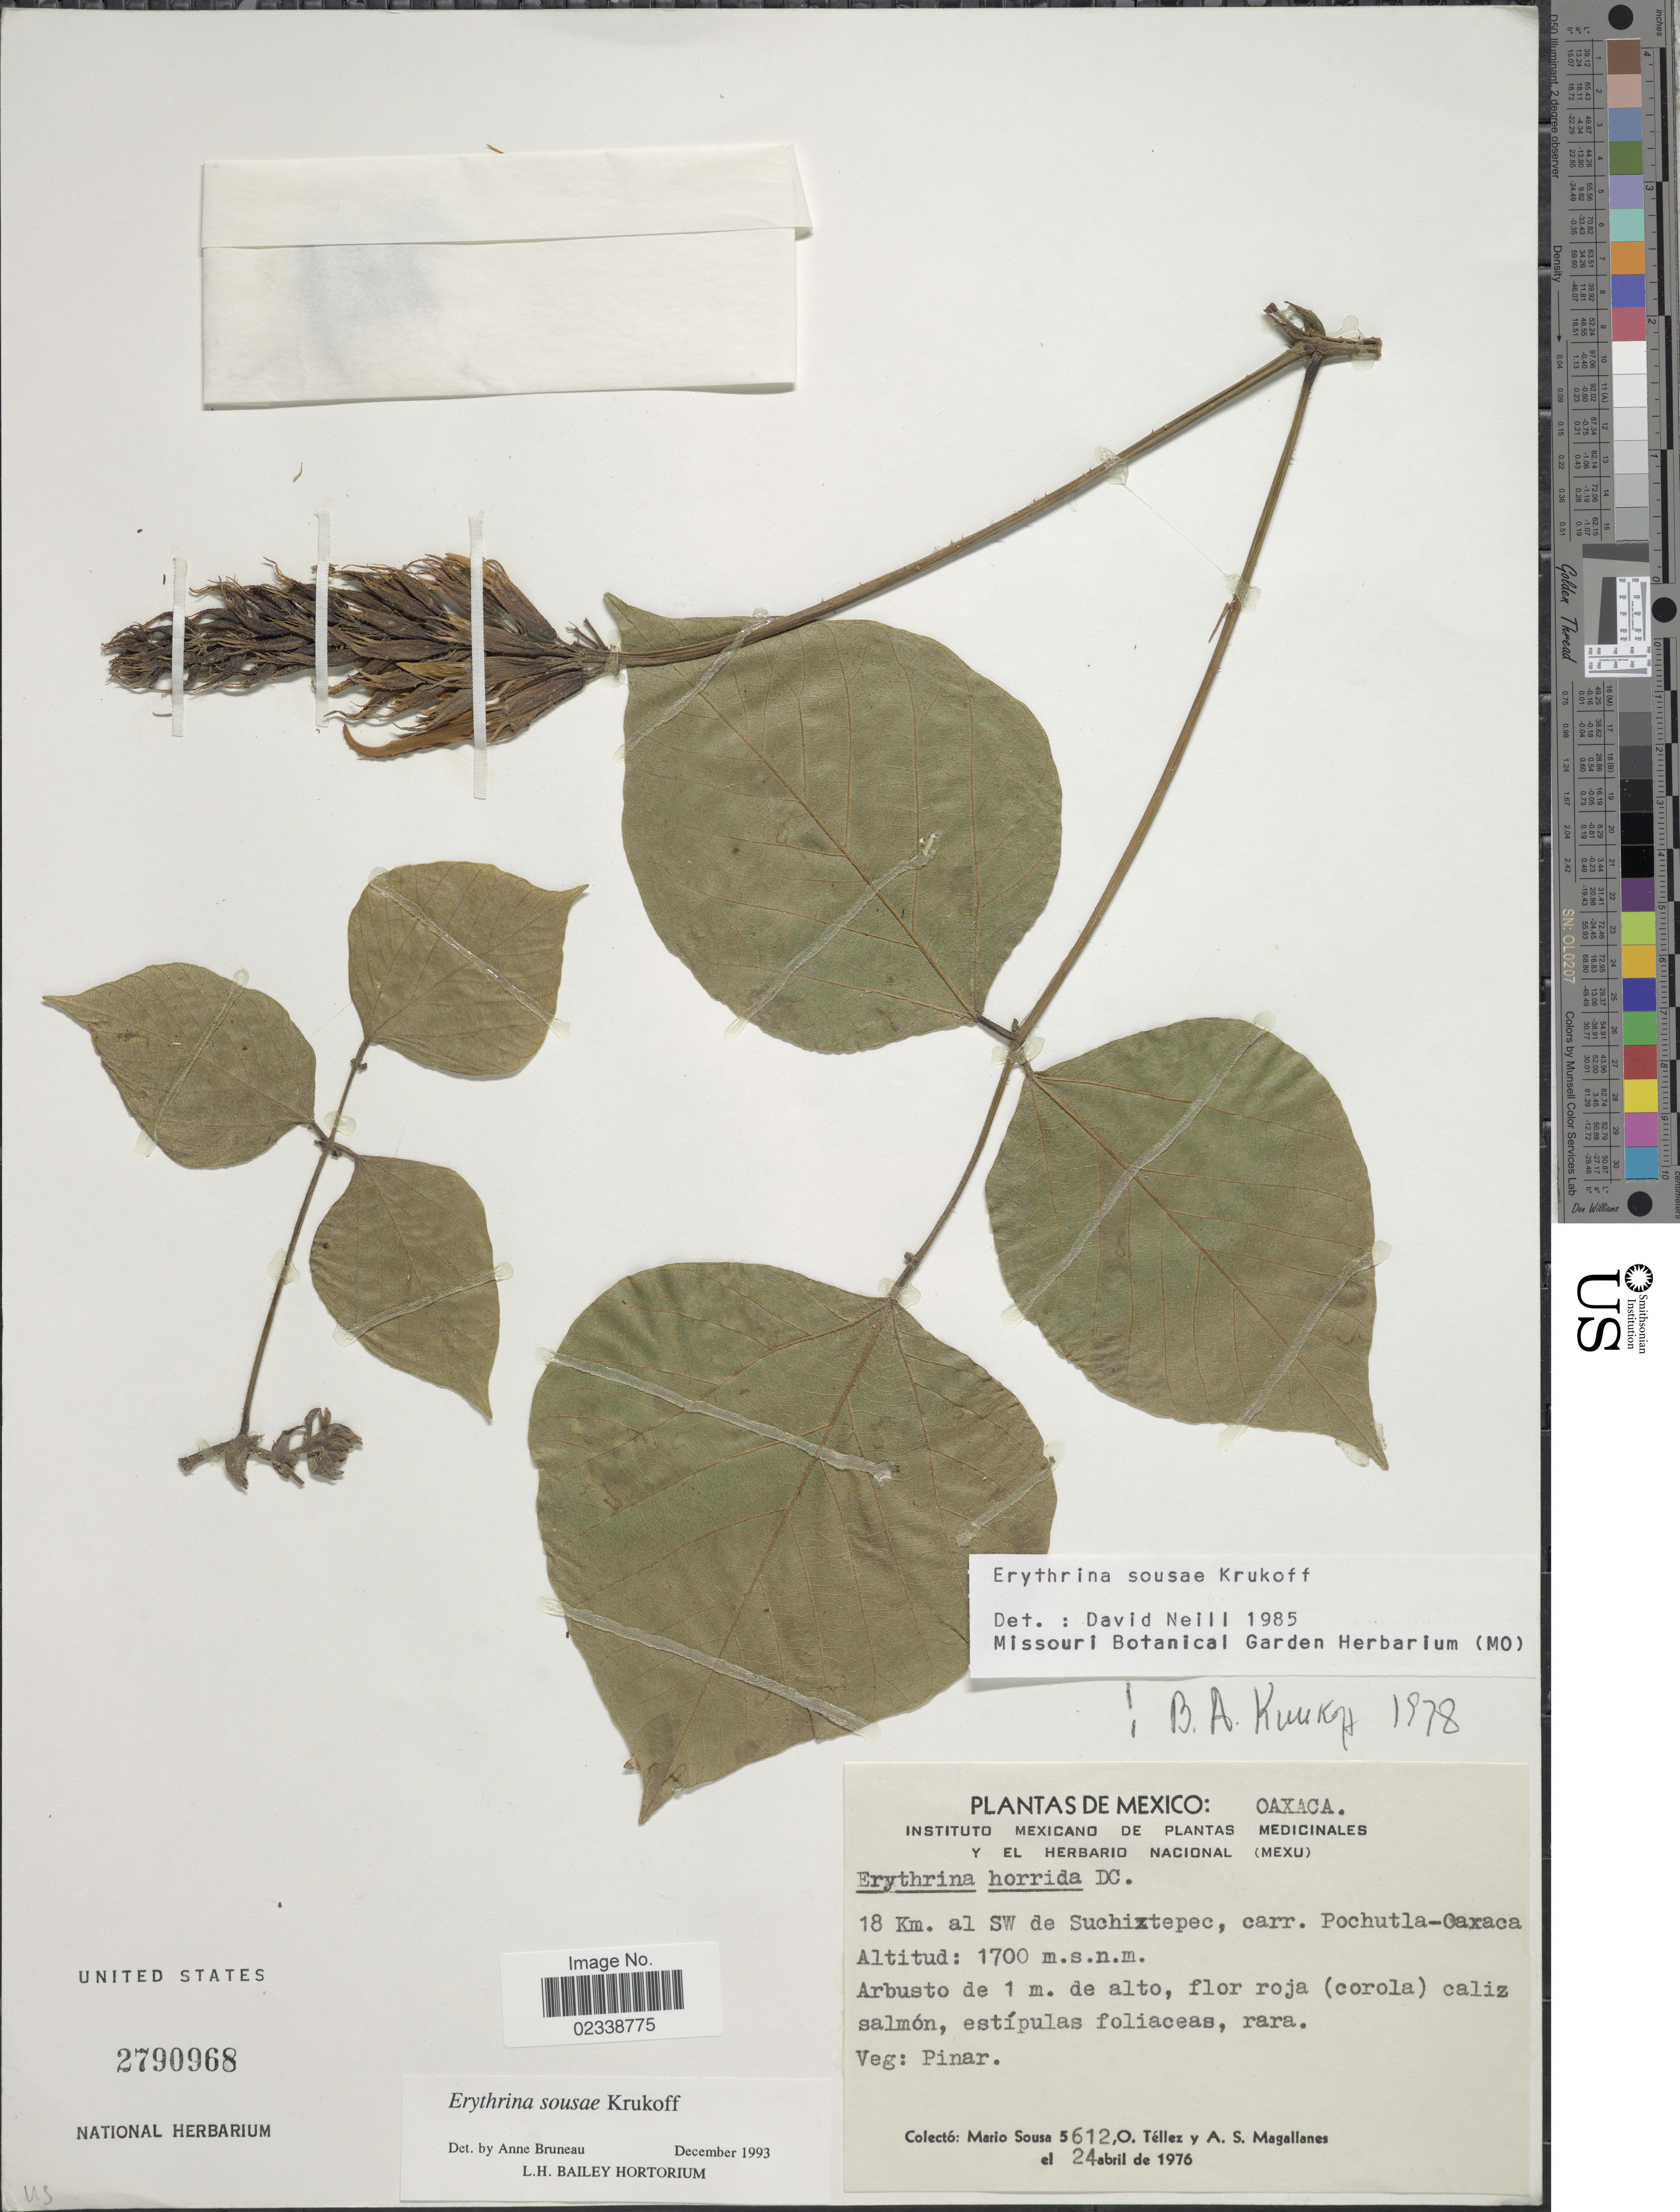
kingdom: Plantae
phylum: Tracheophyta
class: Magnoliopsida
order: Fabales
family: Fabaceae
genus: Erythrina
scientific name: Erythrina sousae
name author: Krukoff & Barneby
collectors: M. Sousa S., O. Tellez & A. Magallanes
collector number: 5612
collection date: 1976-04-24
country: Mexico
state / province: Oaxaca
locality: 18 km al SW de Suchixtepec, carr. Pochutla-Oaxaca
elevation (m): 1700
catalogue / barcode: US 2790968